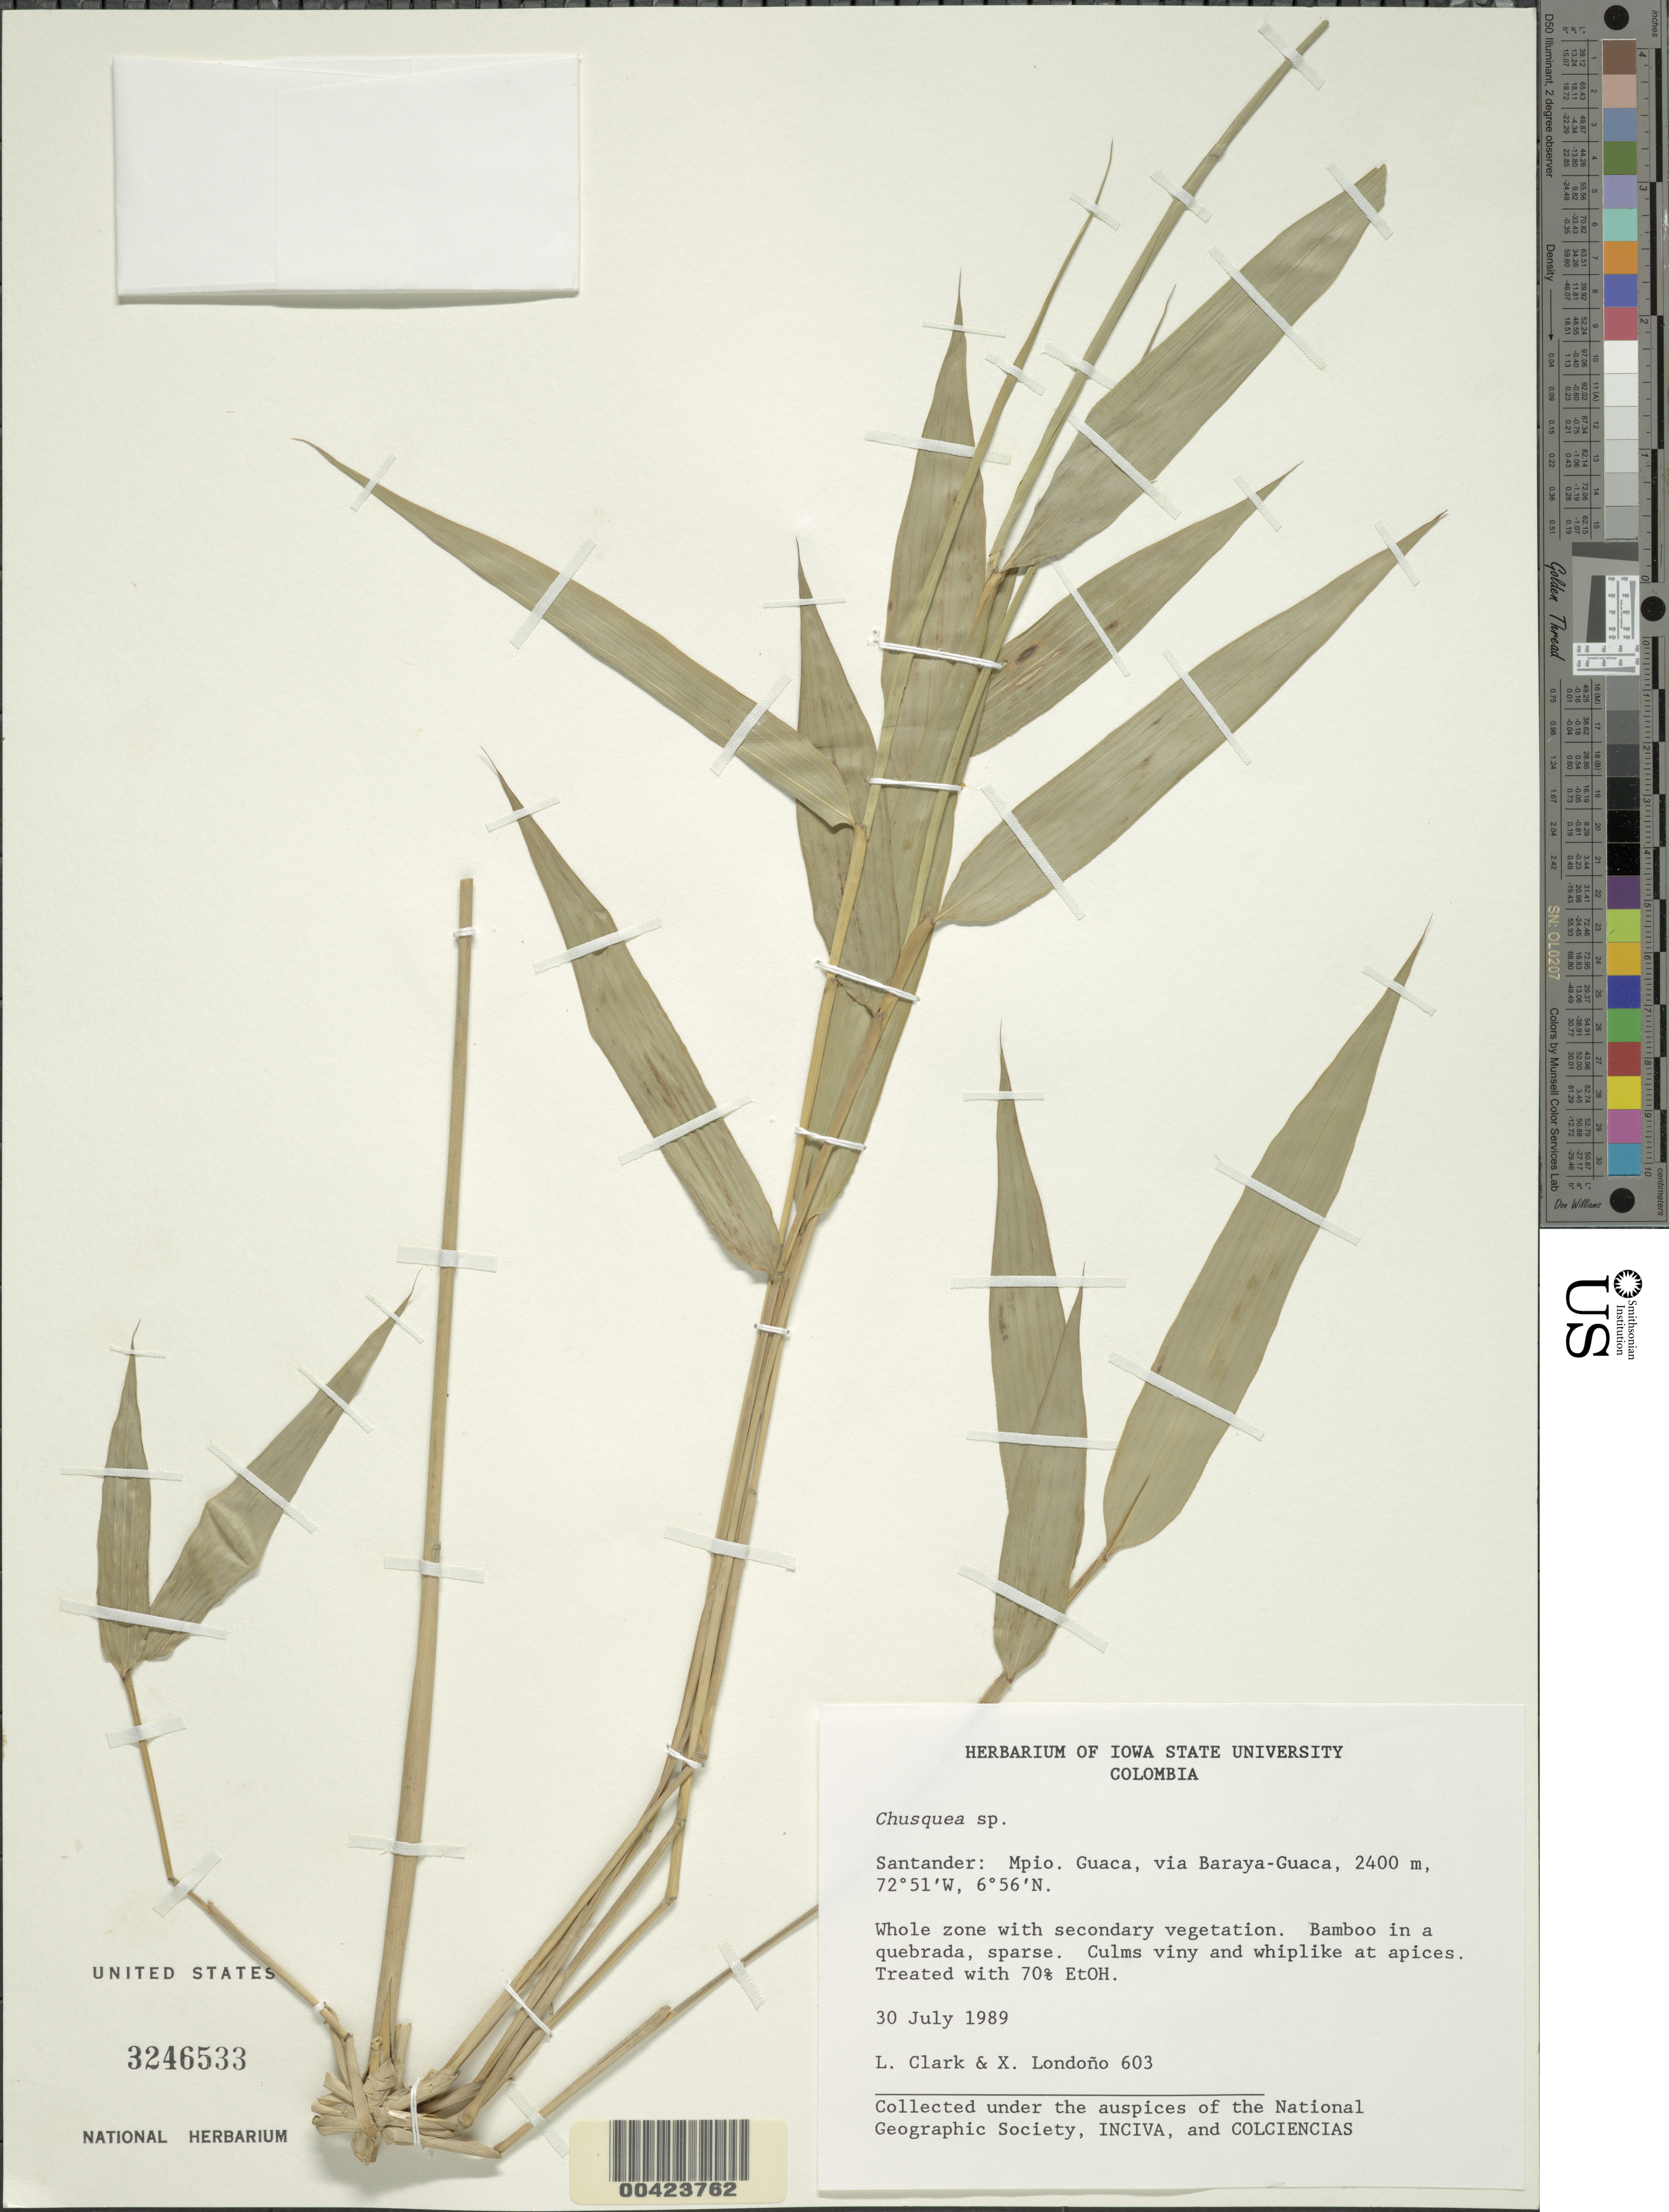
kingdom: Plantae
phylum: Tracheophyta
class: Liliopsida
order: Poales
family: Poaceae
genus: Chusquea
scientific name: Chusquea sp.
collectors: L. G. Clark & X. Londoño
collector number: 603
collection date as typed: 30 Jul 1989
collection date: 1989-07-30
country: Colombia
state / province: Santander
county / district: Guaca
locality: Via Baraya - Guaca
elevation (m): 2400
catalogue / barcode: US 3246533